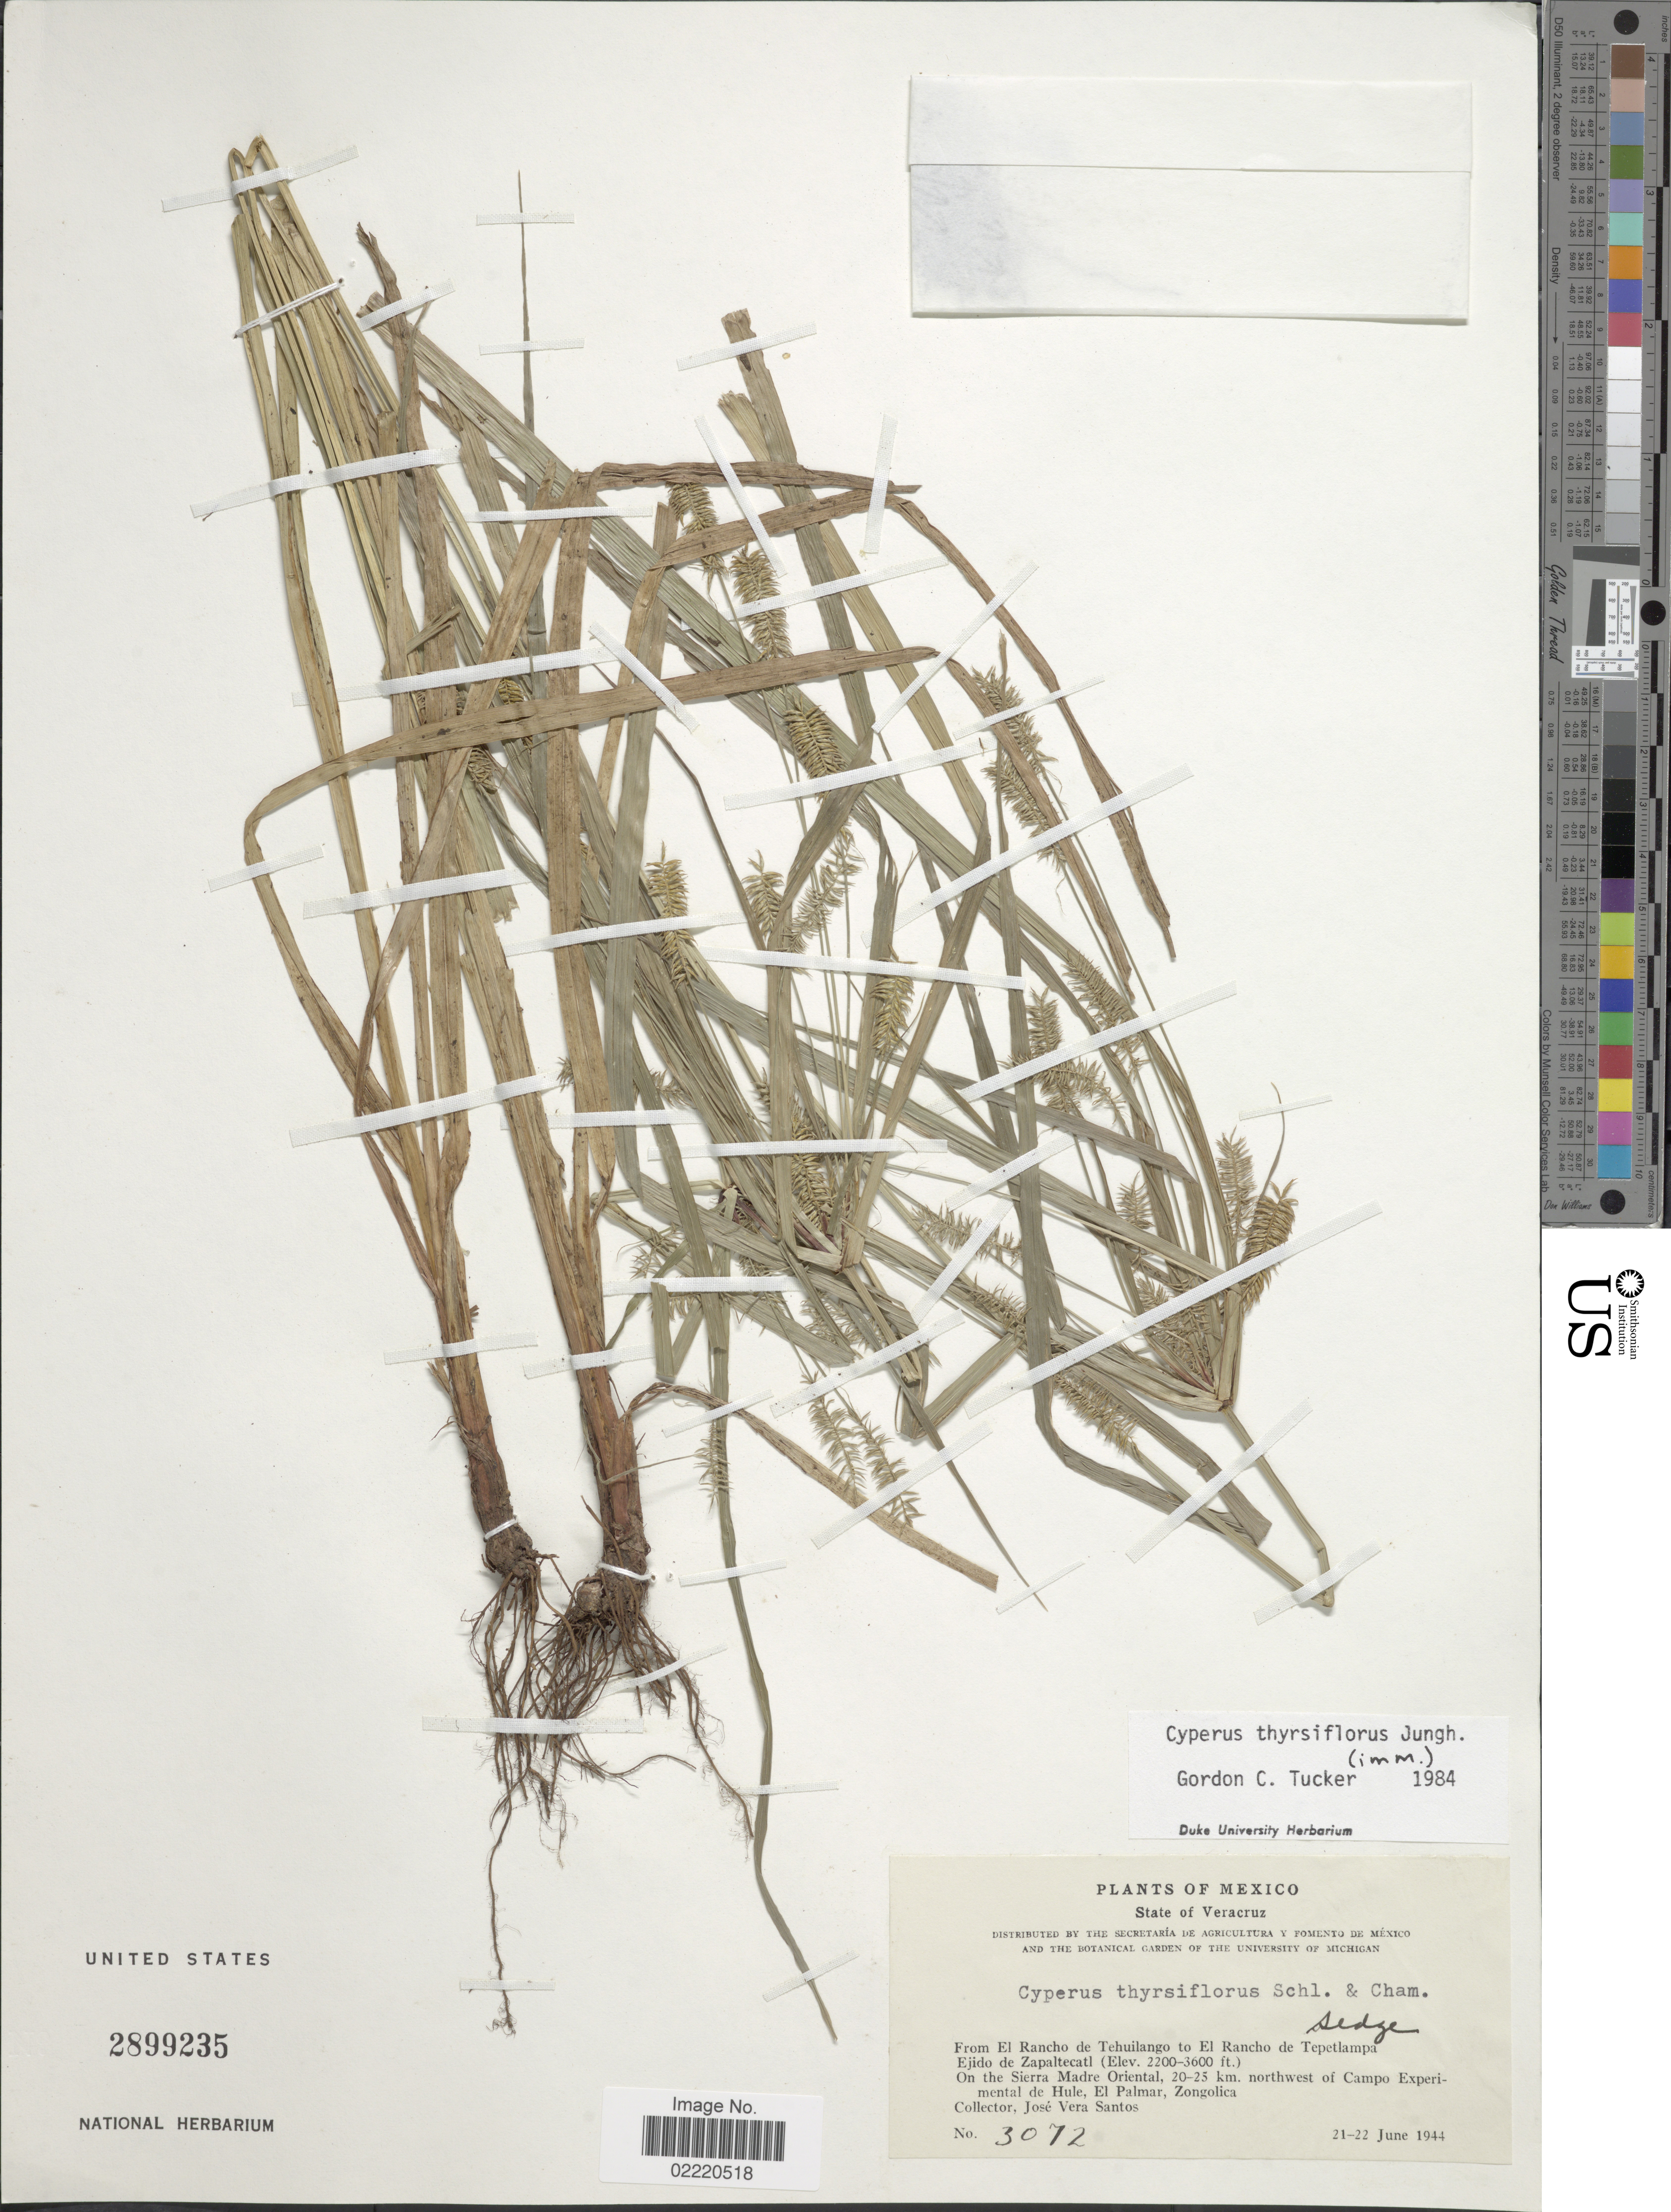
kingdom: Plantae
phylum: Tracheophyta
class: Liliopsida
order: Poales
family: Cyperaceae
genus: Cyperus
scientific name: Cyperus thyrsiflorus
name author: Jungh.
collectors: J. V. Santos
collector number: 3072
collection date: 1944-06-21/1944-06-22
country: Mexico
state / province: Veracruz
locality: Veracruz, From El Rancho de Tehuilango to El Rancho de Tepetlampa Ejido de Zapaltecatl, On the Sierra Madre Oriental, 20-25 km. northwest of Campo Experimental de Hule, El Palmar, Zongolica.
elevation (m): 671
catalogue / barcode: US 2899235